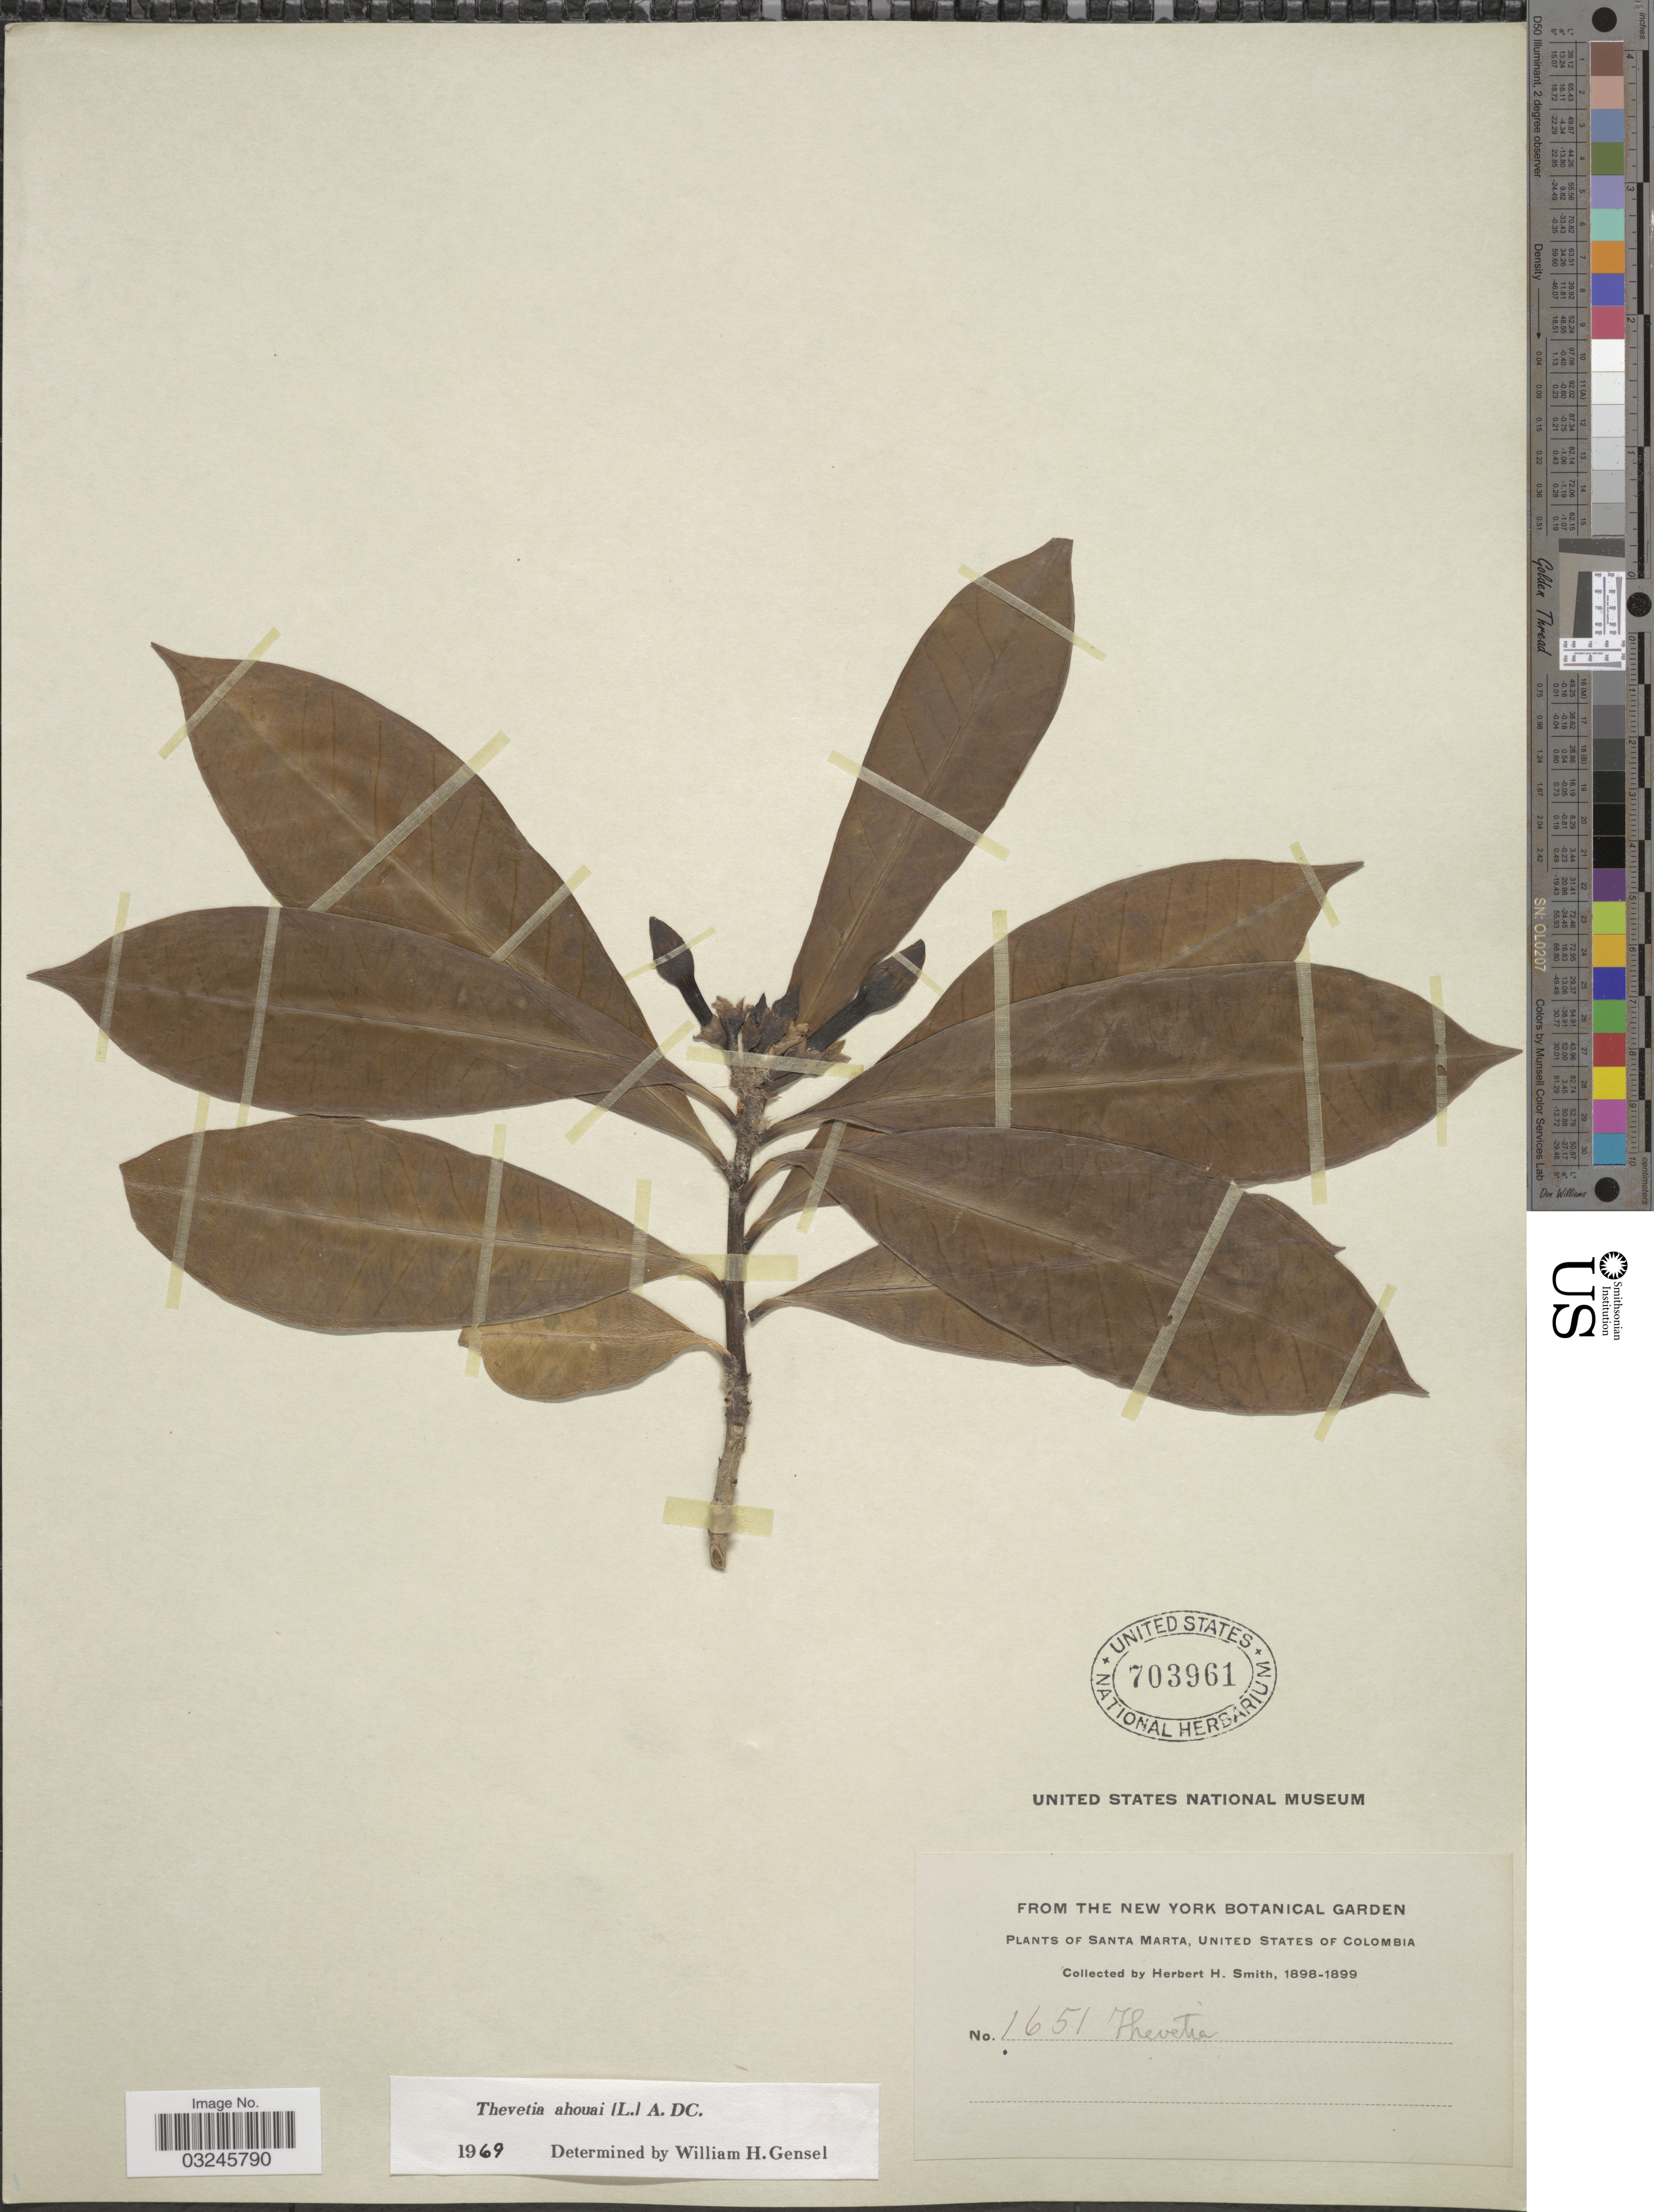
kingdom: Plantae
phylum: Tracheophyta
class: Magnoliopsida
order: Gentianales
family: Apocynaceae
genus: Thevetia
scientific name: Thevetia ahouai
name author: (L.) A. DC.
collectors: Herbert H. Smith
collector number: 1651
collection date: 1898/1899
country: Colombia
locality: Santa Marta, United States of Colombia.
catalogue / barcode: US 703961